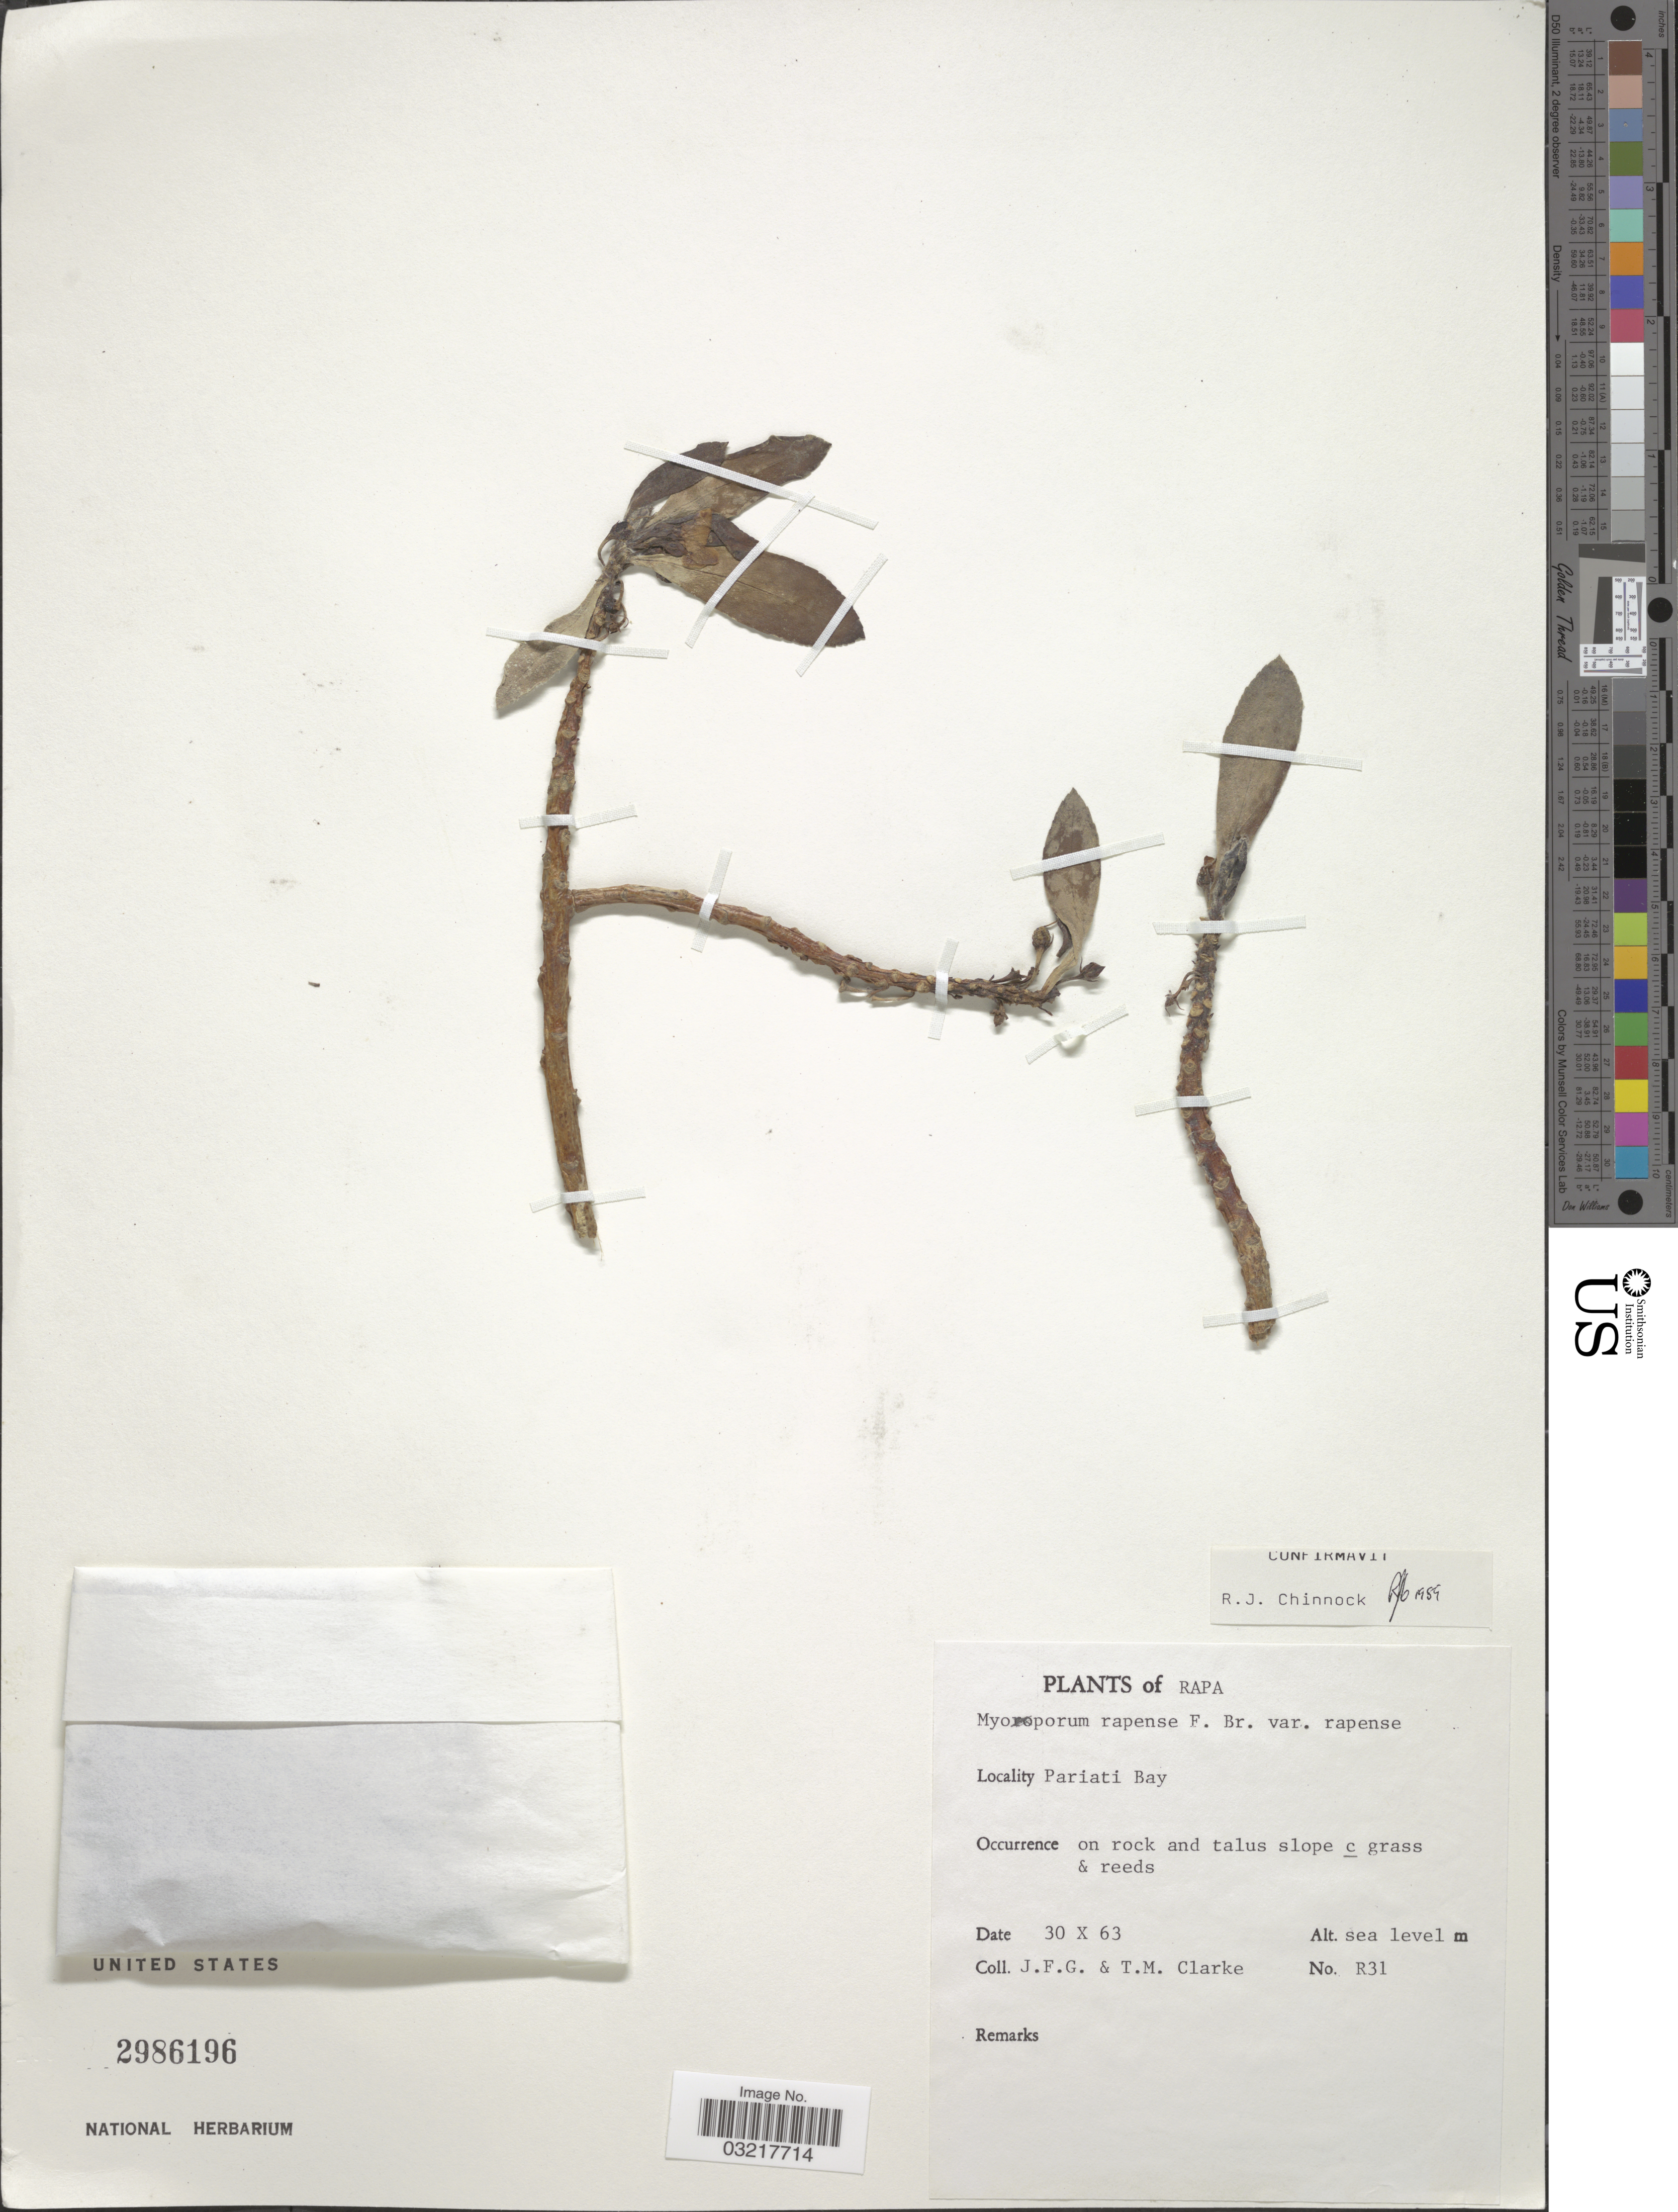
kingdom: Plantae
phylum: Tracheophyta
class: Magnoliopsida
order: Lamiales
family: Scrophulariaceae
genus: Myoporum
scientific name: Myoporum rapense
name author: F. Br.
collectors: J. F. Clarke & T. M. Clarke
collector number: R31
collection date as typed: Transcribed d/m/y: 30/10/63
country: French Polynesia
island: Rapa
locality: Rapa. Pariati Bay.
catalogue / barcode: US 2986196